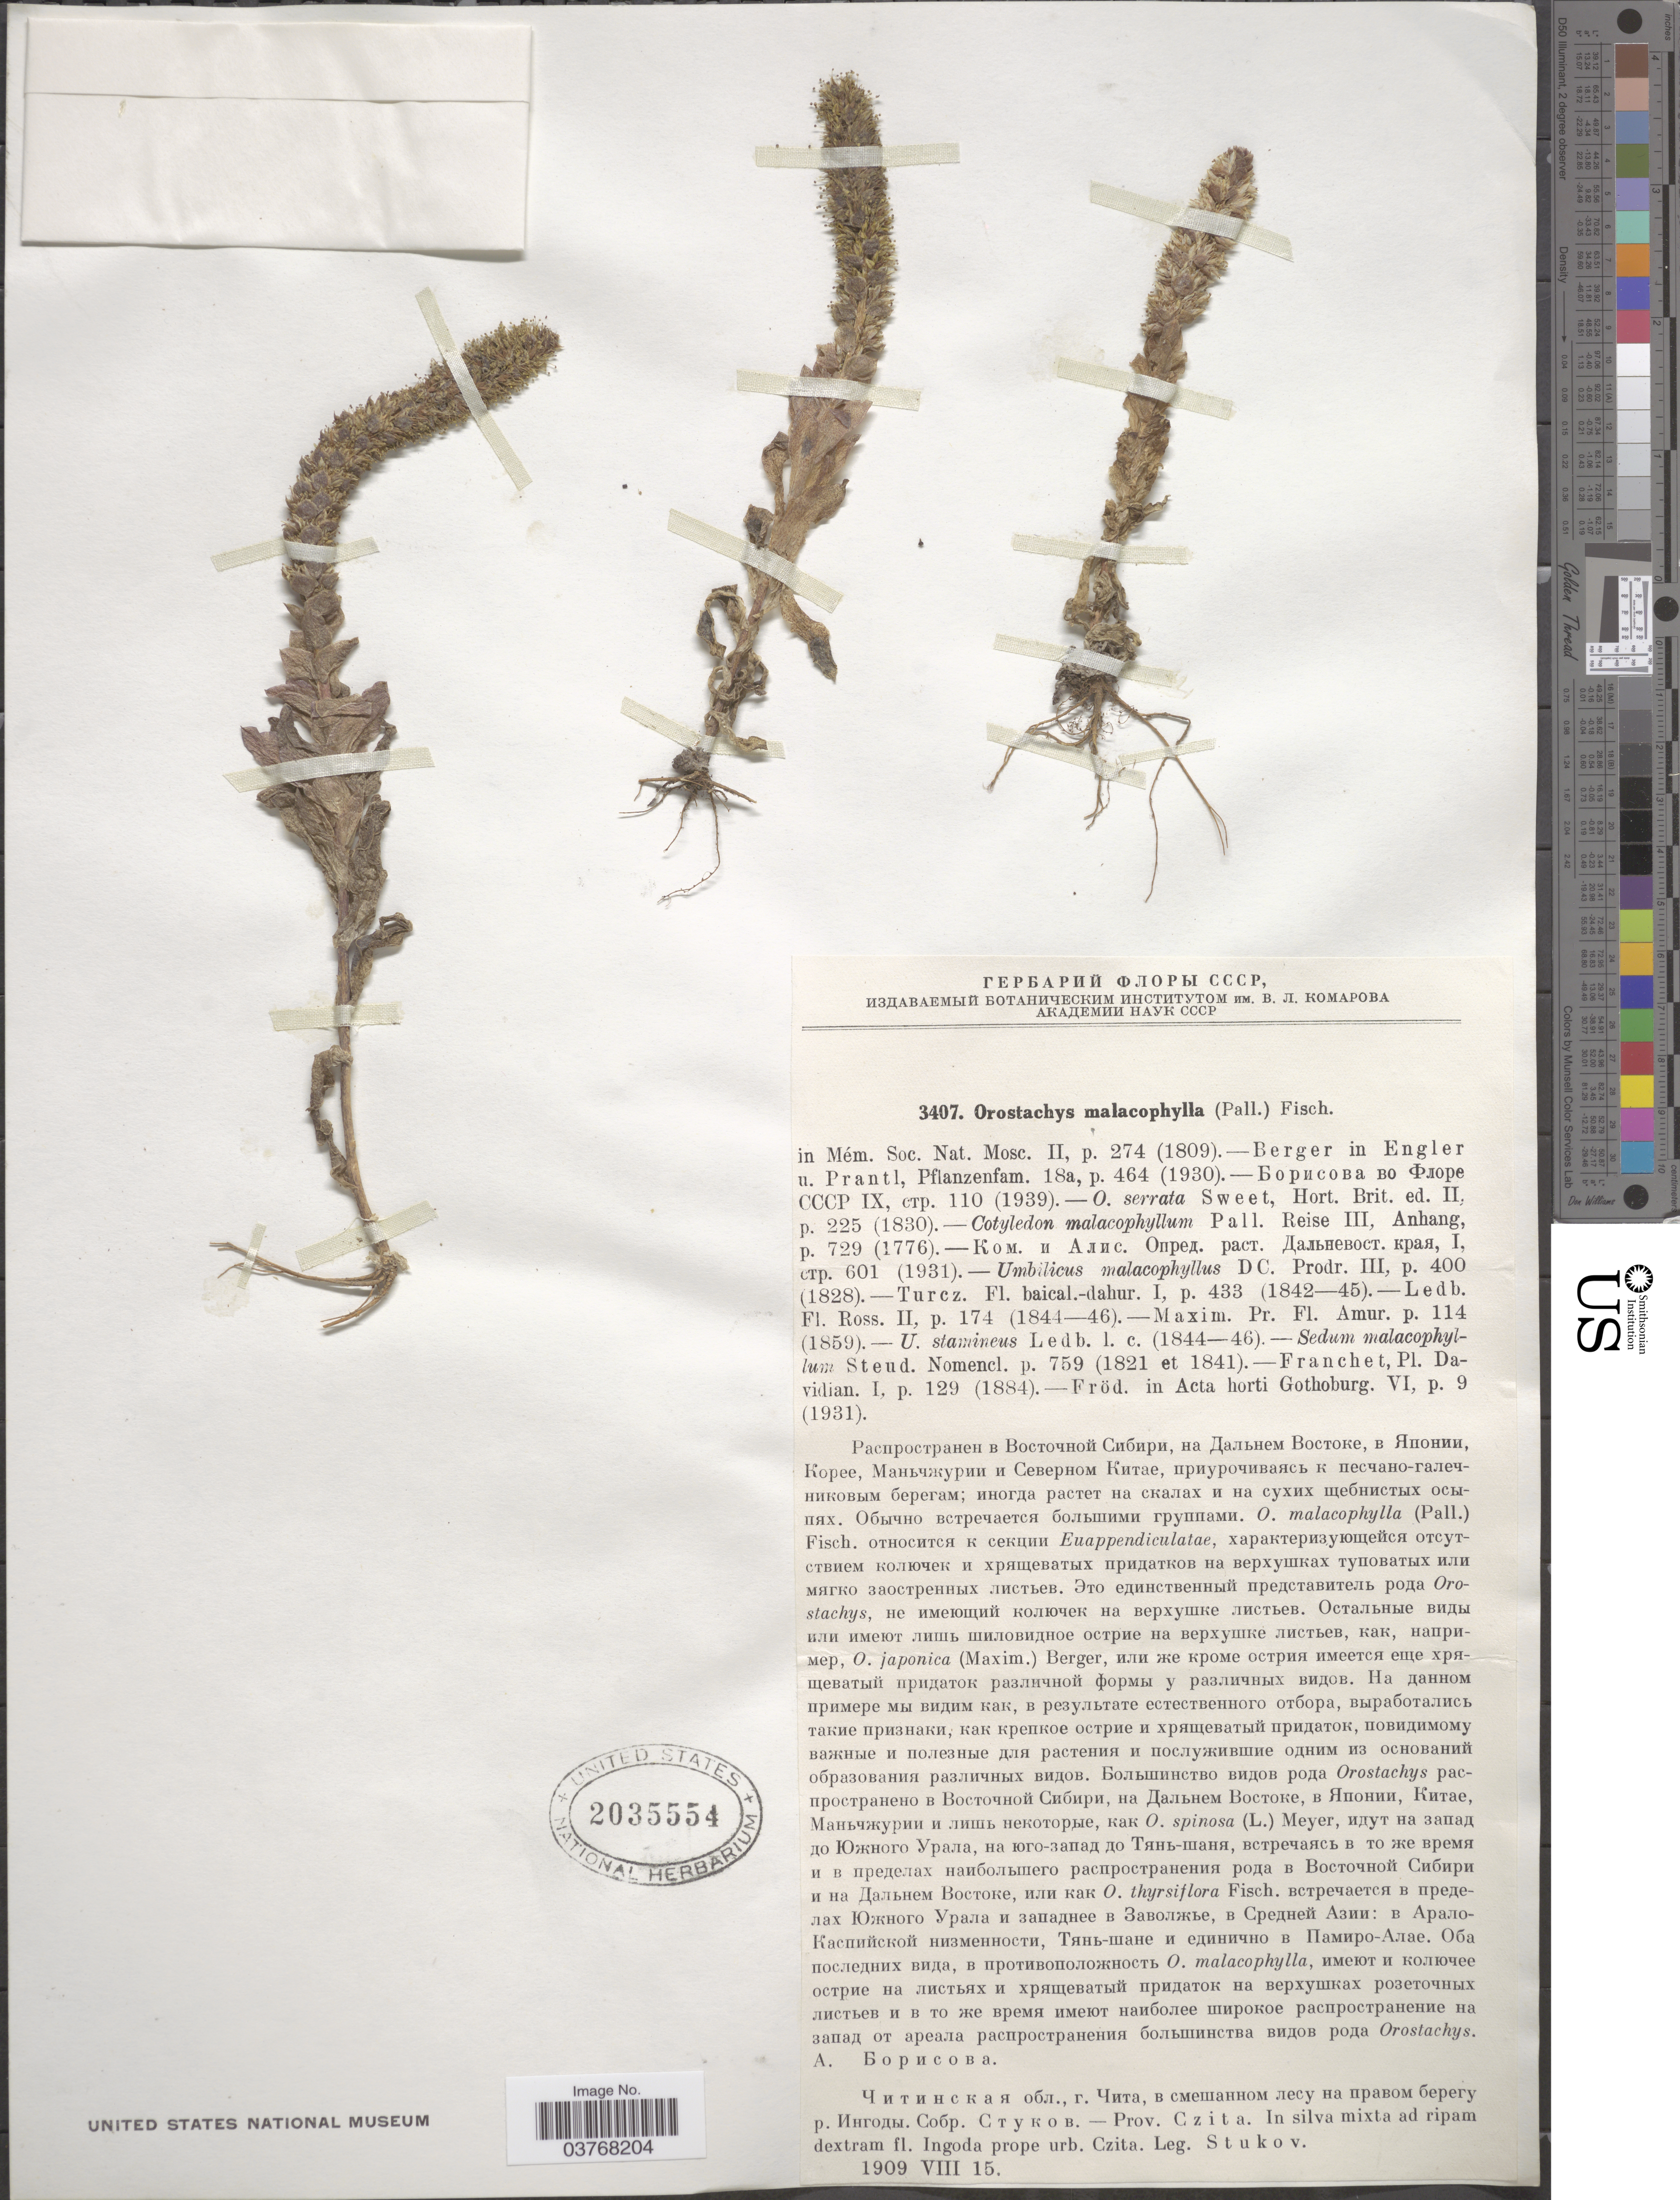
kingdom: Plantae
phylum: Tracheophyta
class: Magnoliopsida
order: Saxifragales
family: Crassulaceae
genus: Orostachys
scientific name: Orostachys malacophylla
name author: (Pall.) Fisch.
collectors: Stukov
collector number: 3407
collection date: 1909-08-15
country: Russian Federation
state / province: Zabaykalsky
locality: Prov. Czita. In silva mixta ad ripam dextram fl. Ingoda prope urb. Czita.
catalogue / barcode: US 2035554